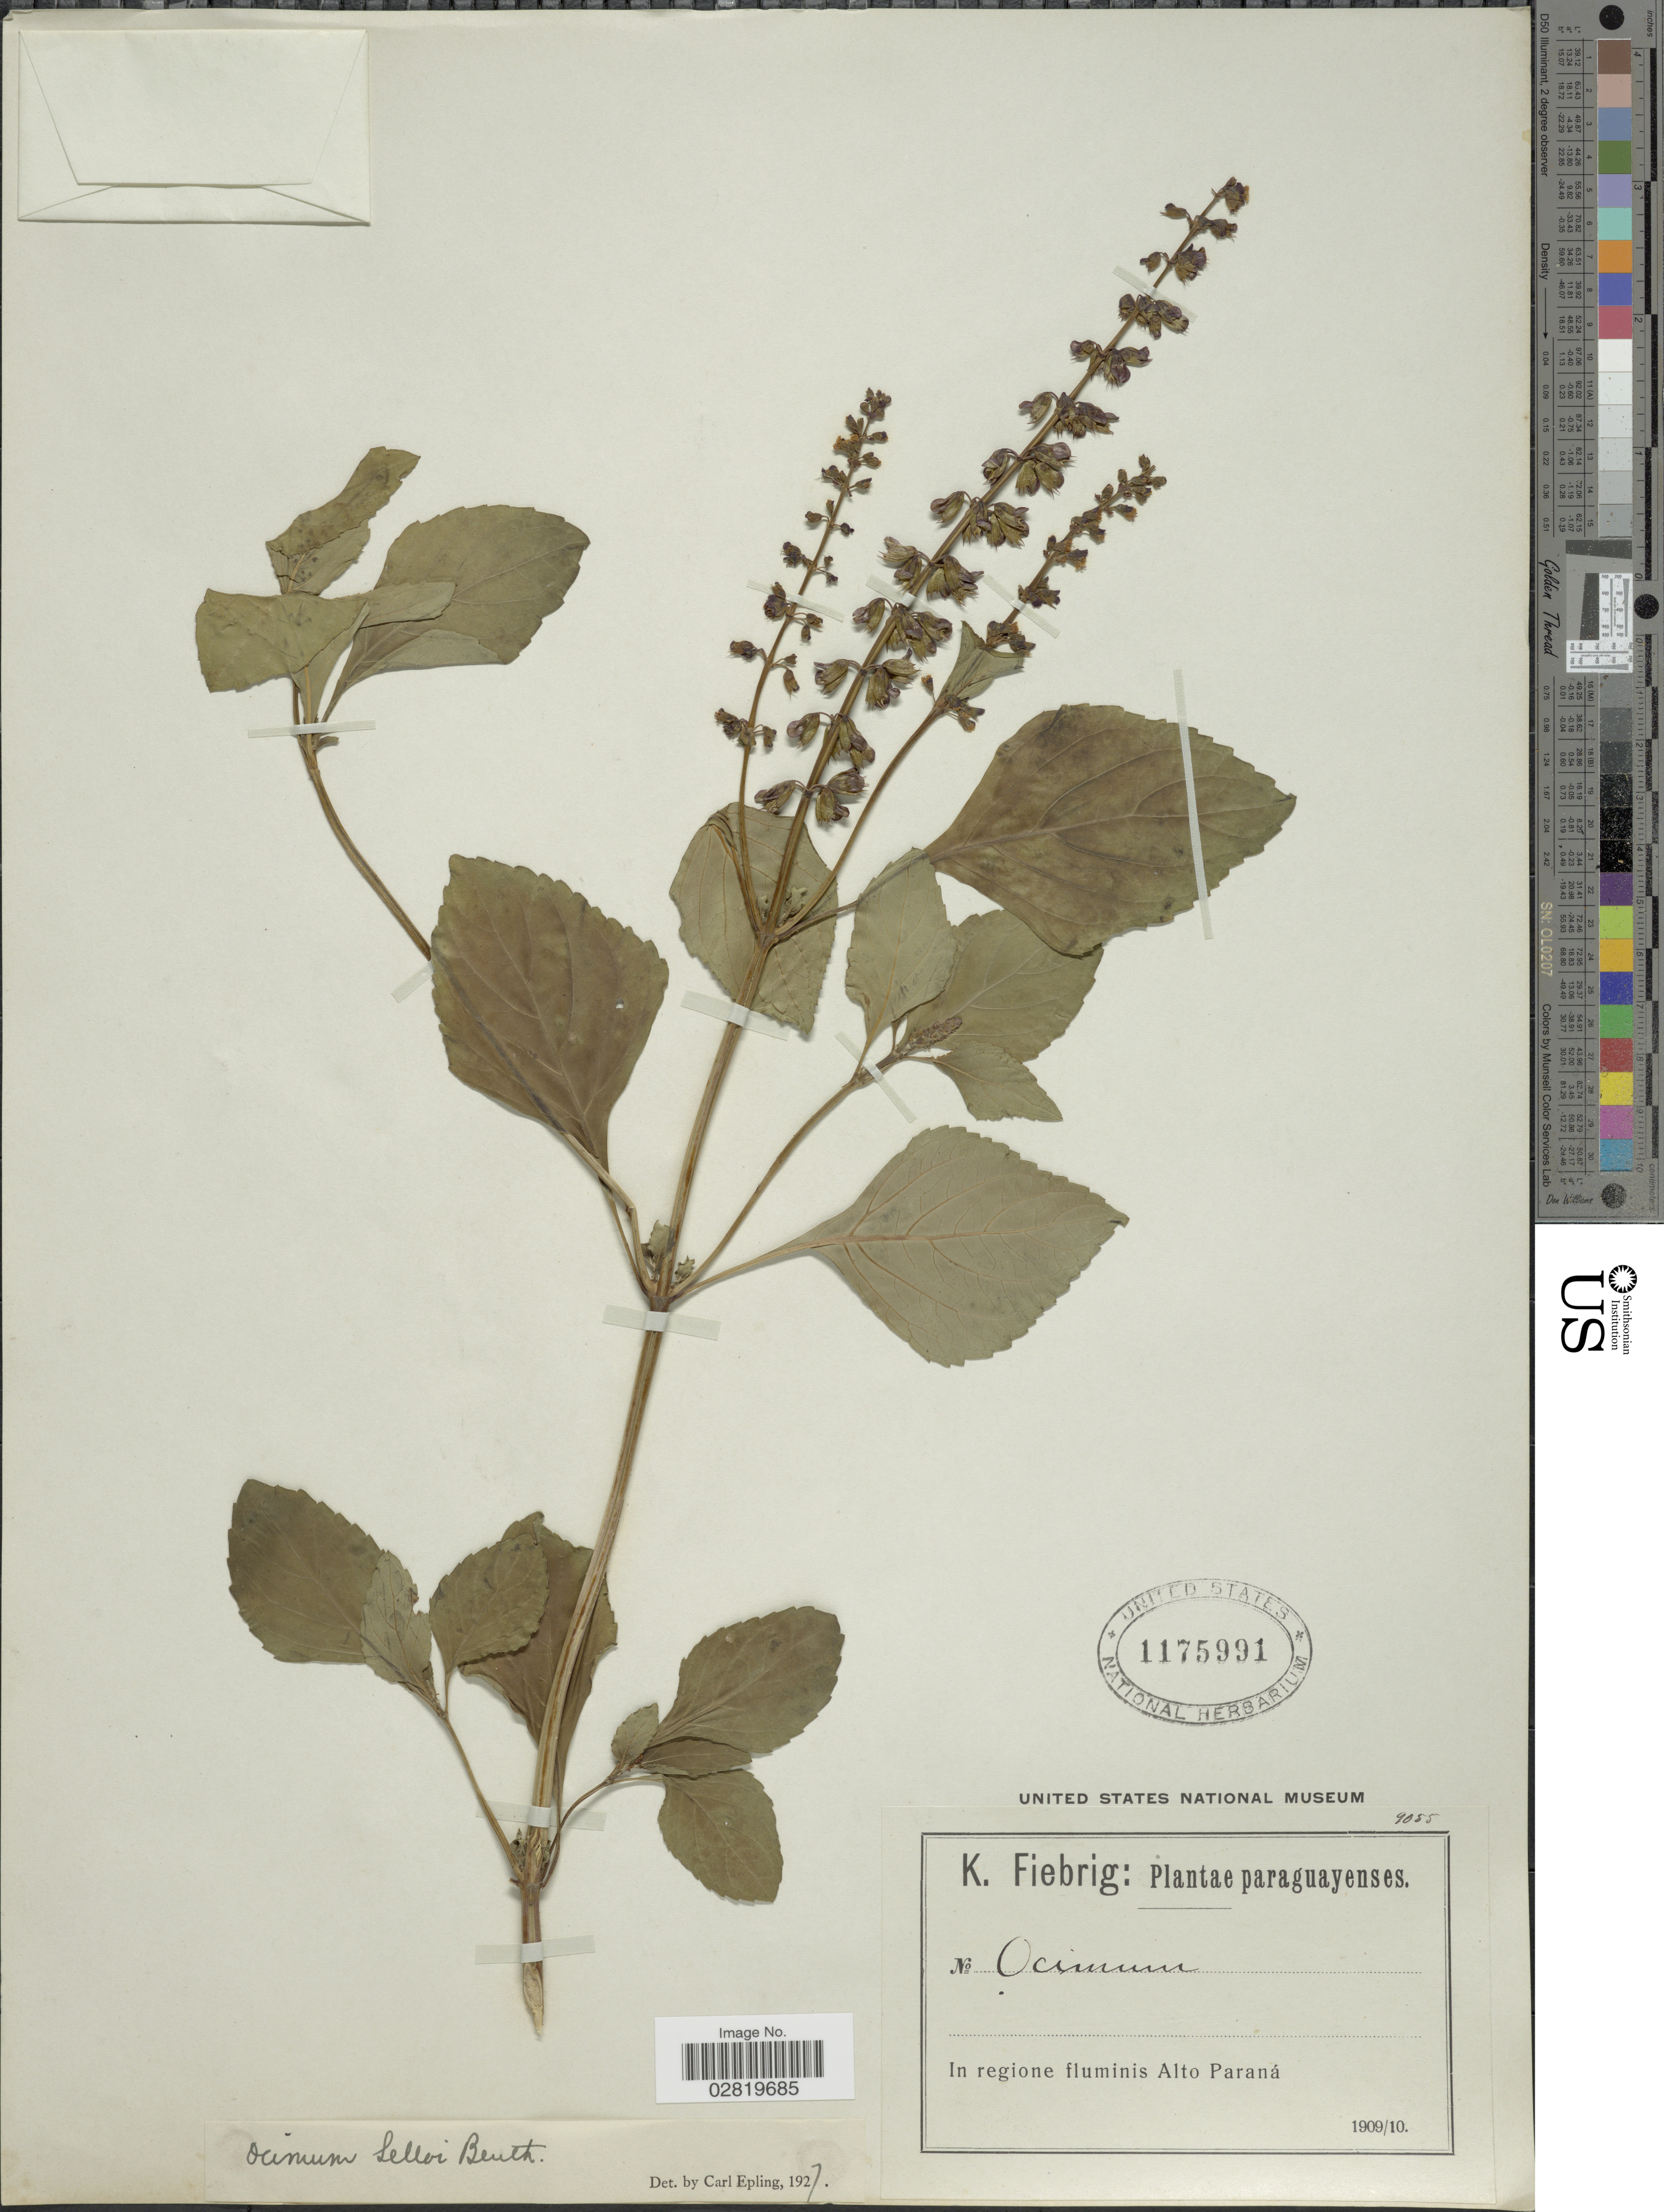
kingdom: Plantae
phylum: Tracheophyta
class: Magnoliopsida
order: Lamiales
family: Lamiaceae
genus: Ocimum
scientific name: Ocimum selloi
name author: Benth.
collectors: K. Fiebrig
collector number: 9055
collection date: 1909/1910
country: Paraguay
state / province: Alto Parana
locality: In regione fluminis Alto Paraná.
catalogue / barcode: US 1175991